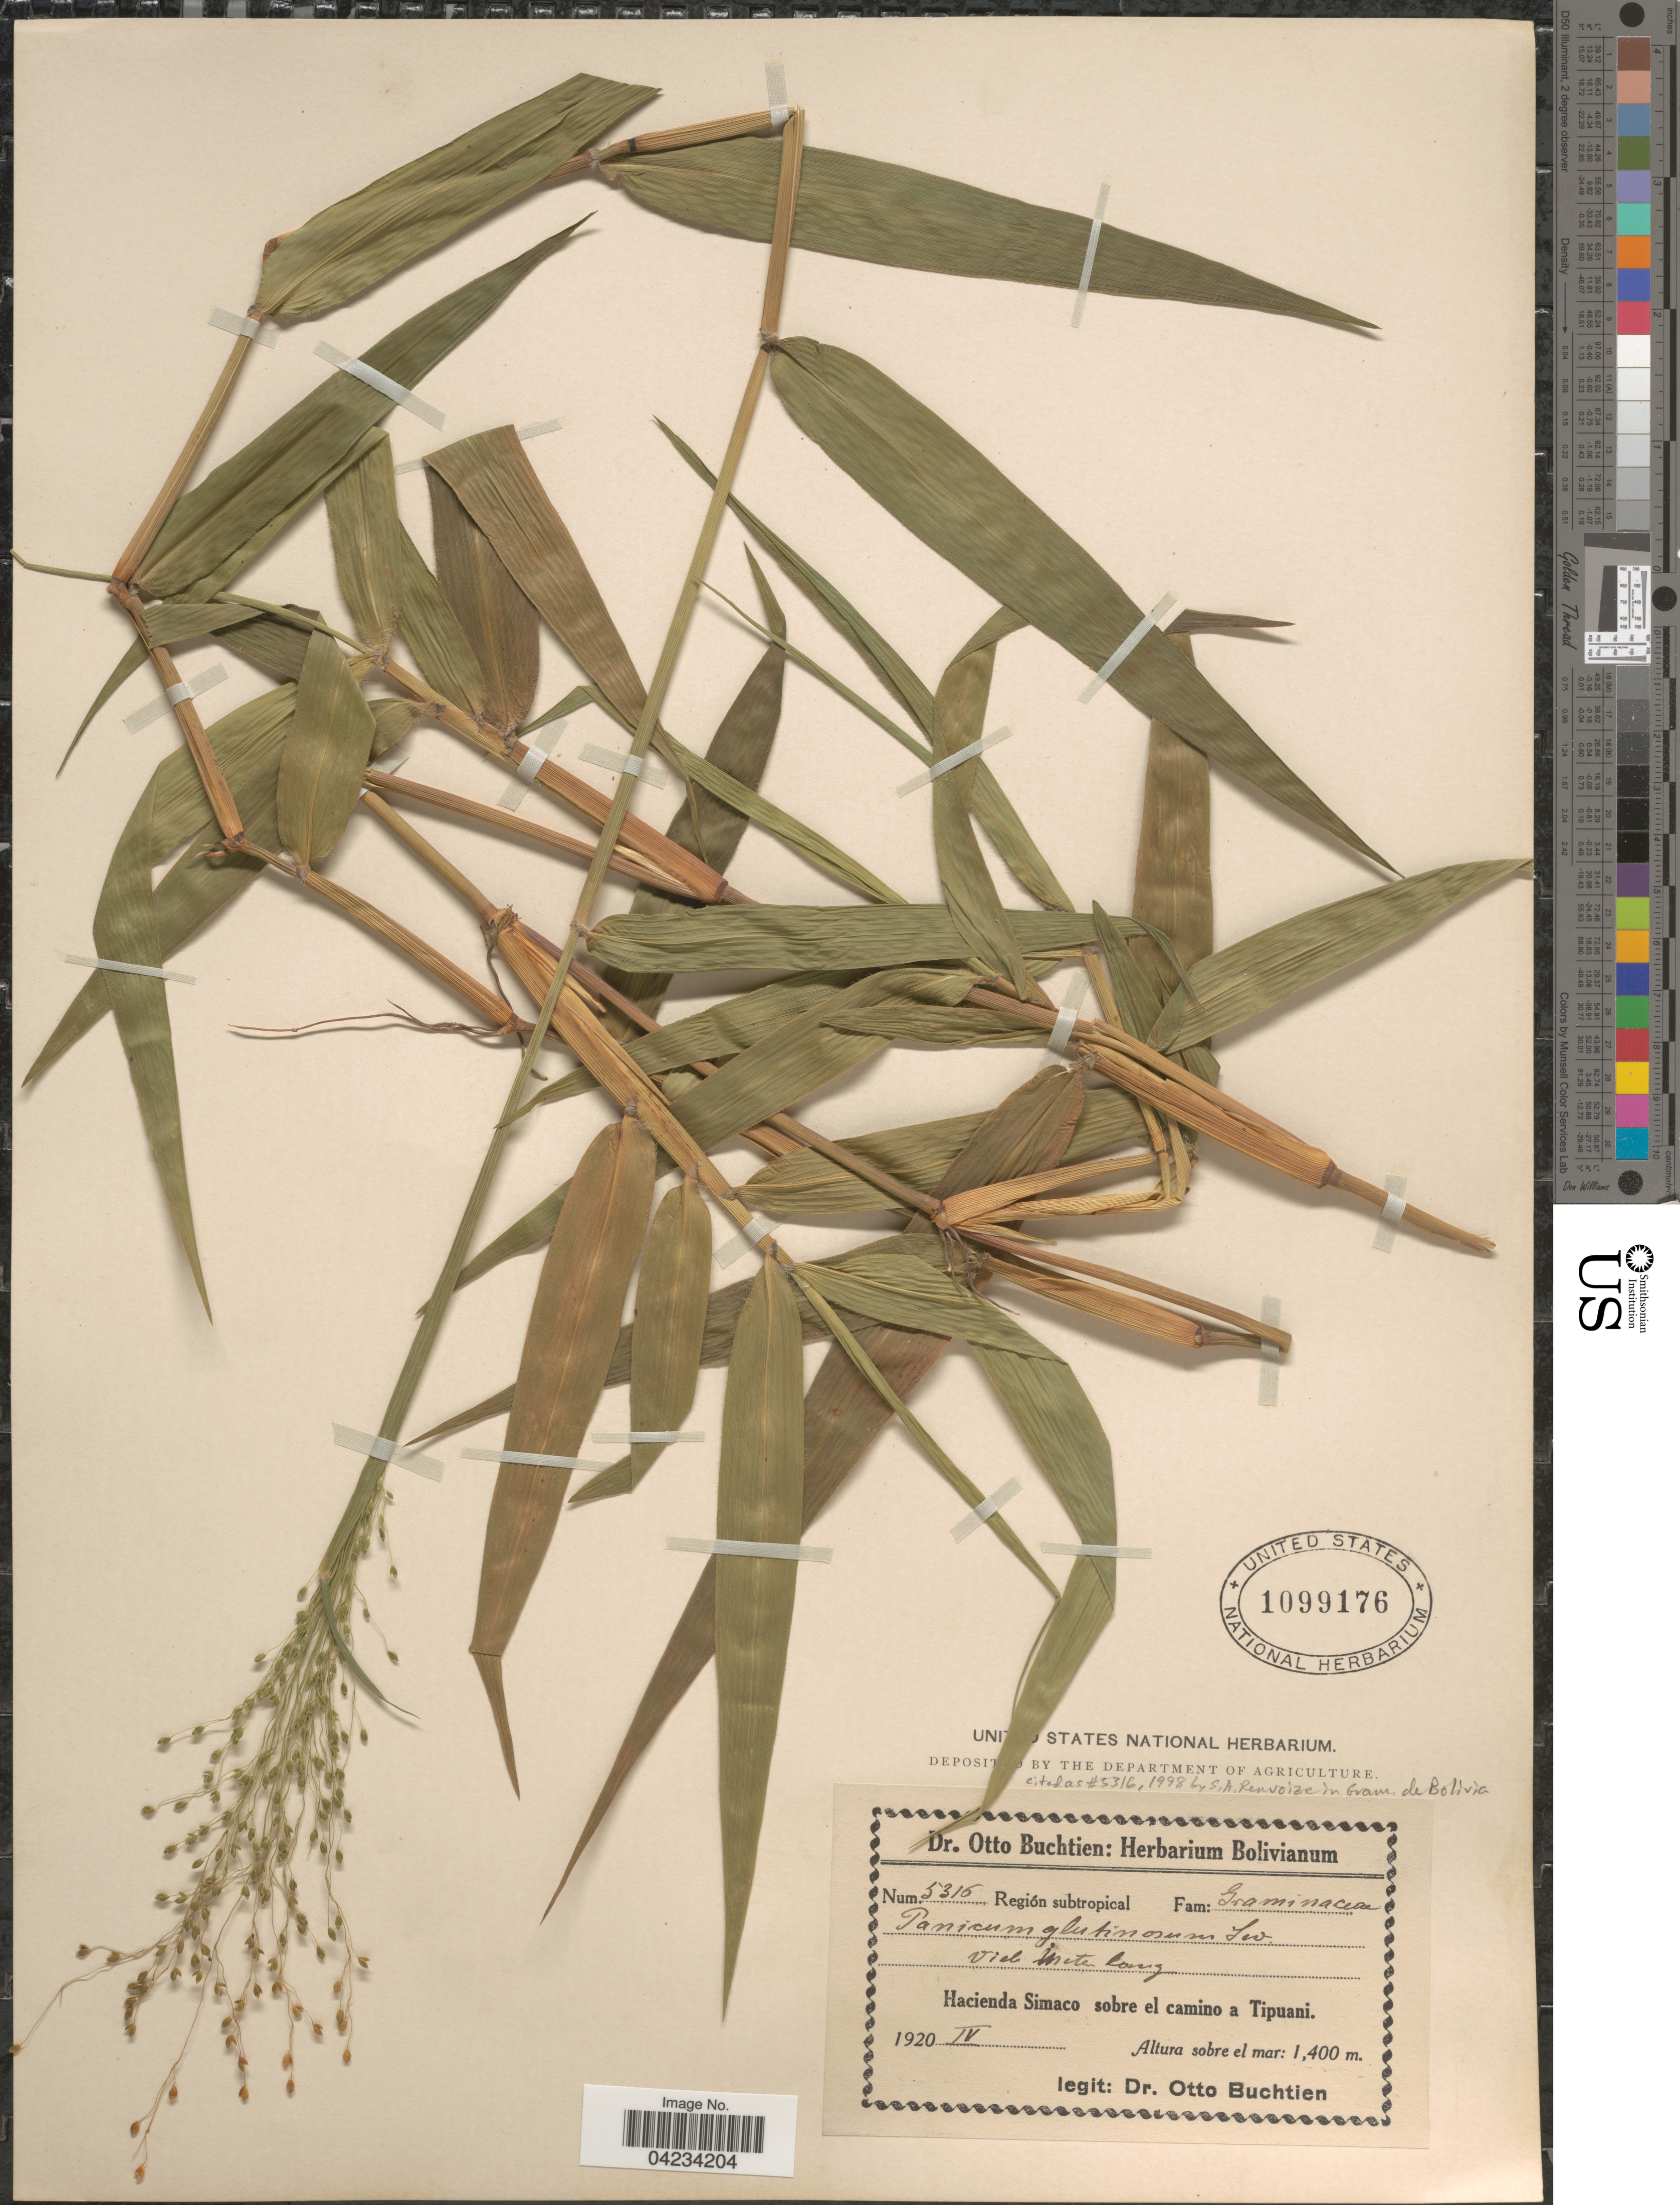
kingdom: Plantae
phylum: Tracheophyta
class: Liliopsida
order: Poales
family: Poaceae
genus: Homolepis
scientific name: Homolepis glutinosa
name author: (Sw.) Zuloaga & Soderstr.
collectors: O. Buchtien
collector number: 5315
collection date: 1920-04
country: Bolivia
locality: Región subtropical. Hacienda Simaco sobre el camino a Tipuani.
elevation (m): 1400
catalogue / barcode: US 1099176